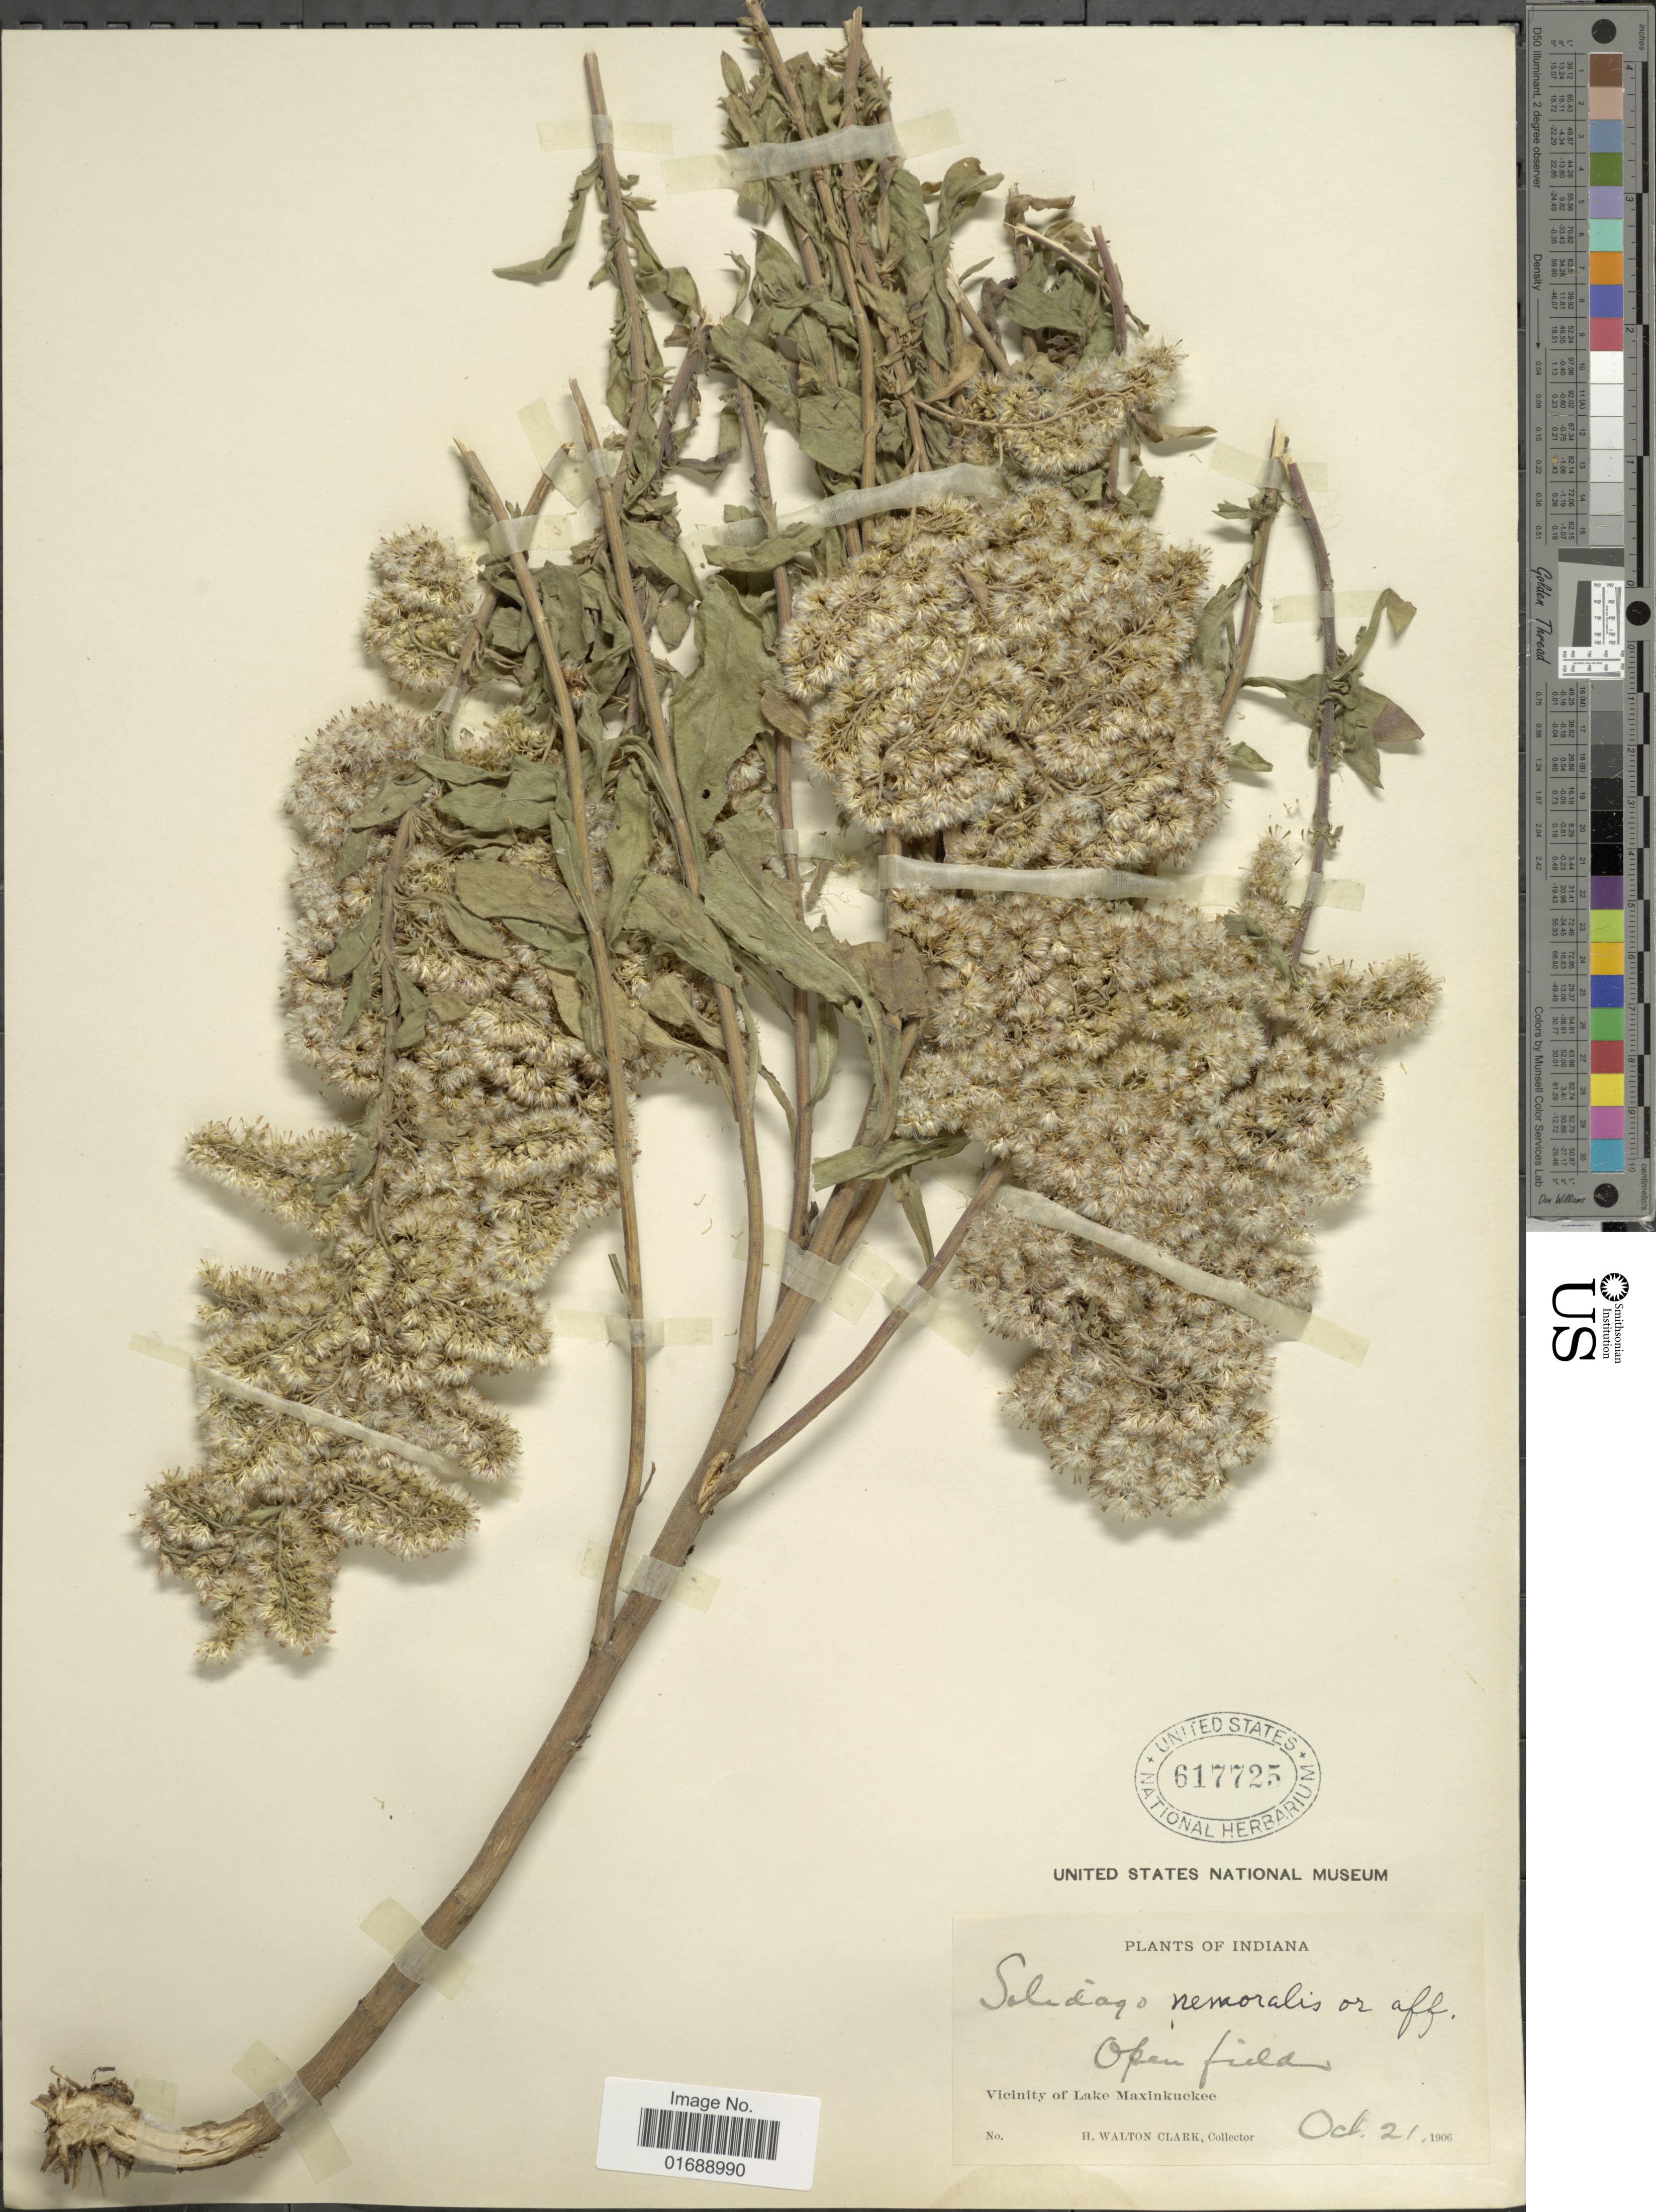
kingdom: Plantae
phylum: Tracheophyta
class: Magnoliopsida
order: Asterales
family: Asteraceae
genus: Solidago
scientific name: Solidago nemoralis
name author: Aiton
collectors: H. W. Clark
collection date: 1906-10-21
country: United States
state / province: Indiana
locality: Vicinity of Lake Maxinkuckee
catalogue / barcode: US 617725